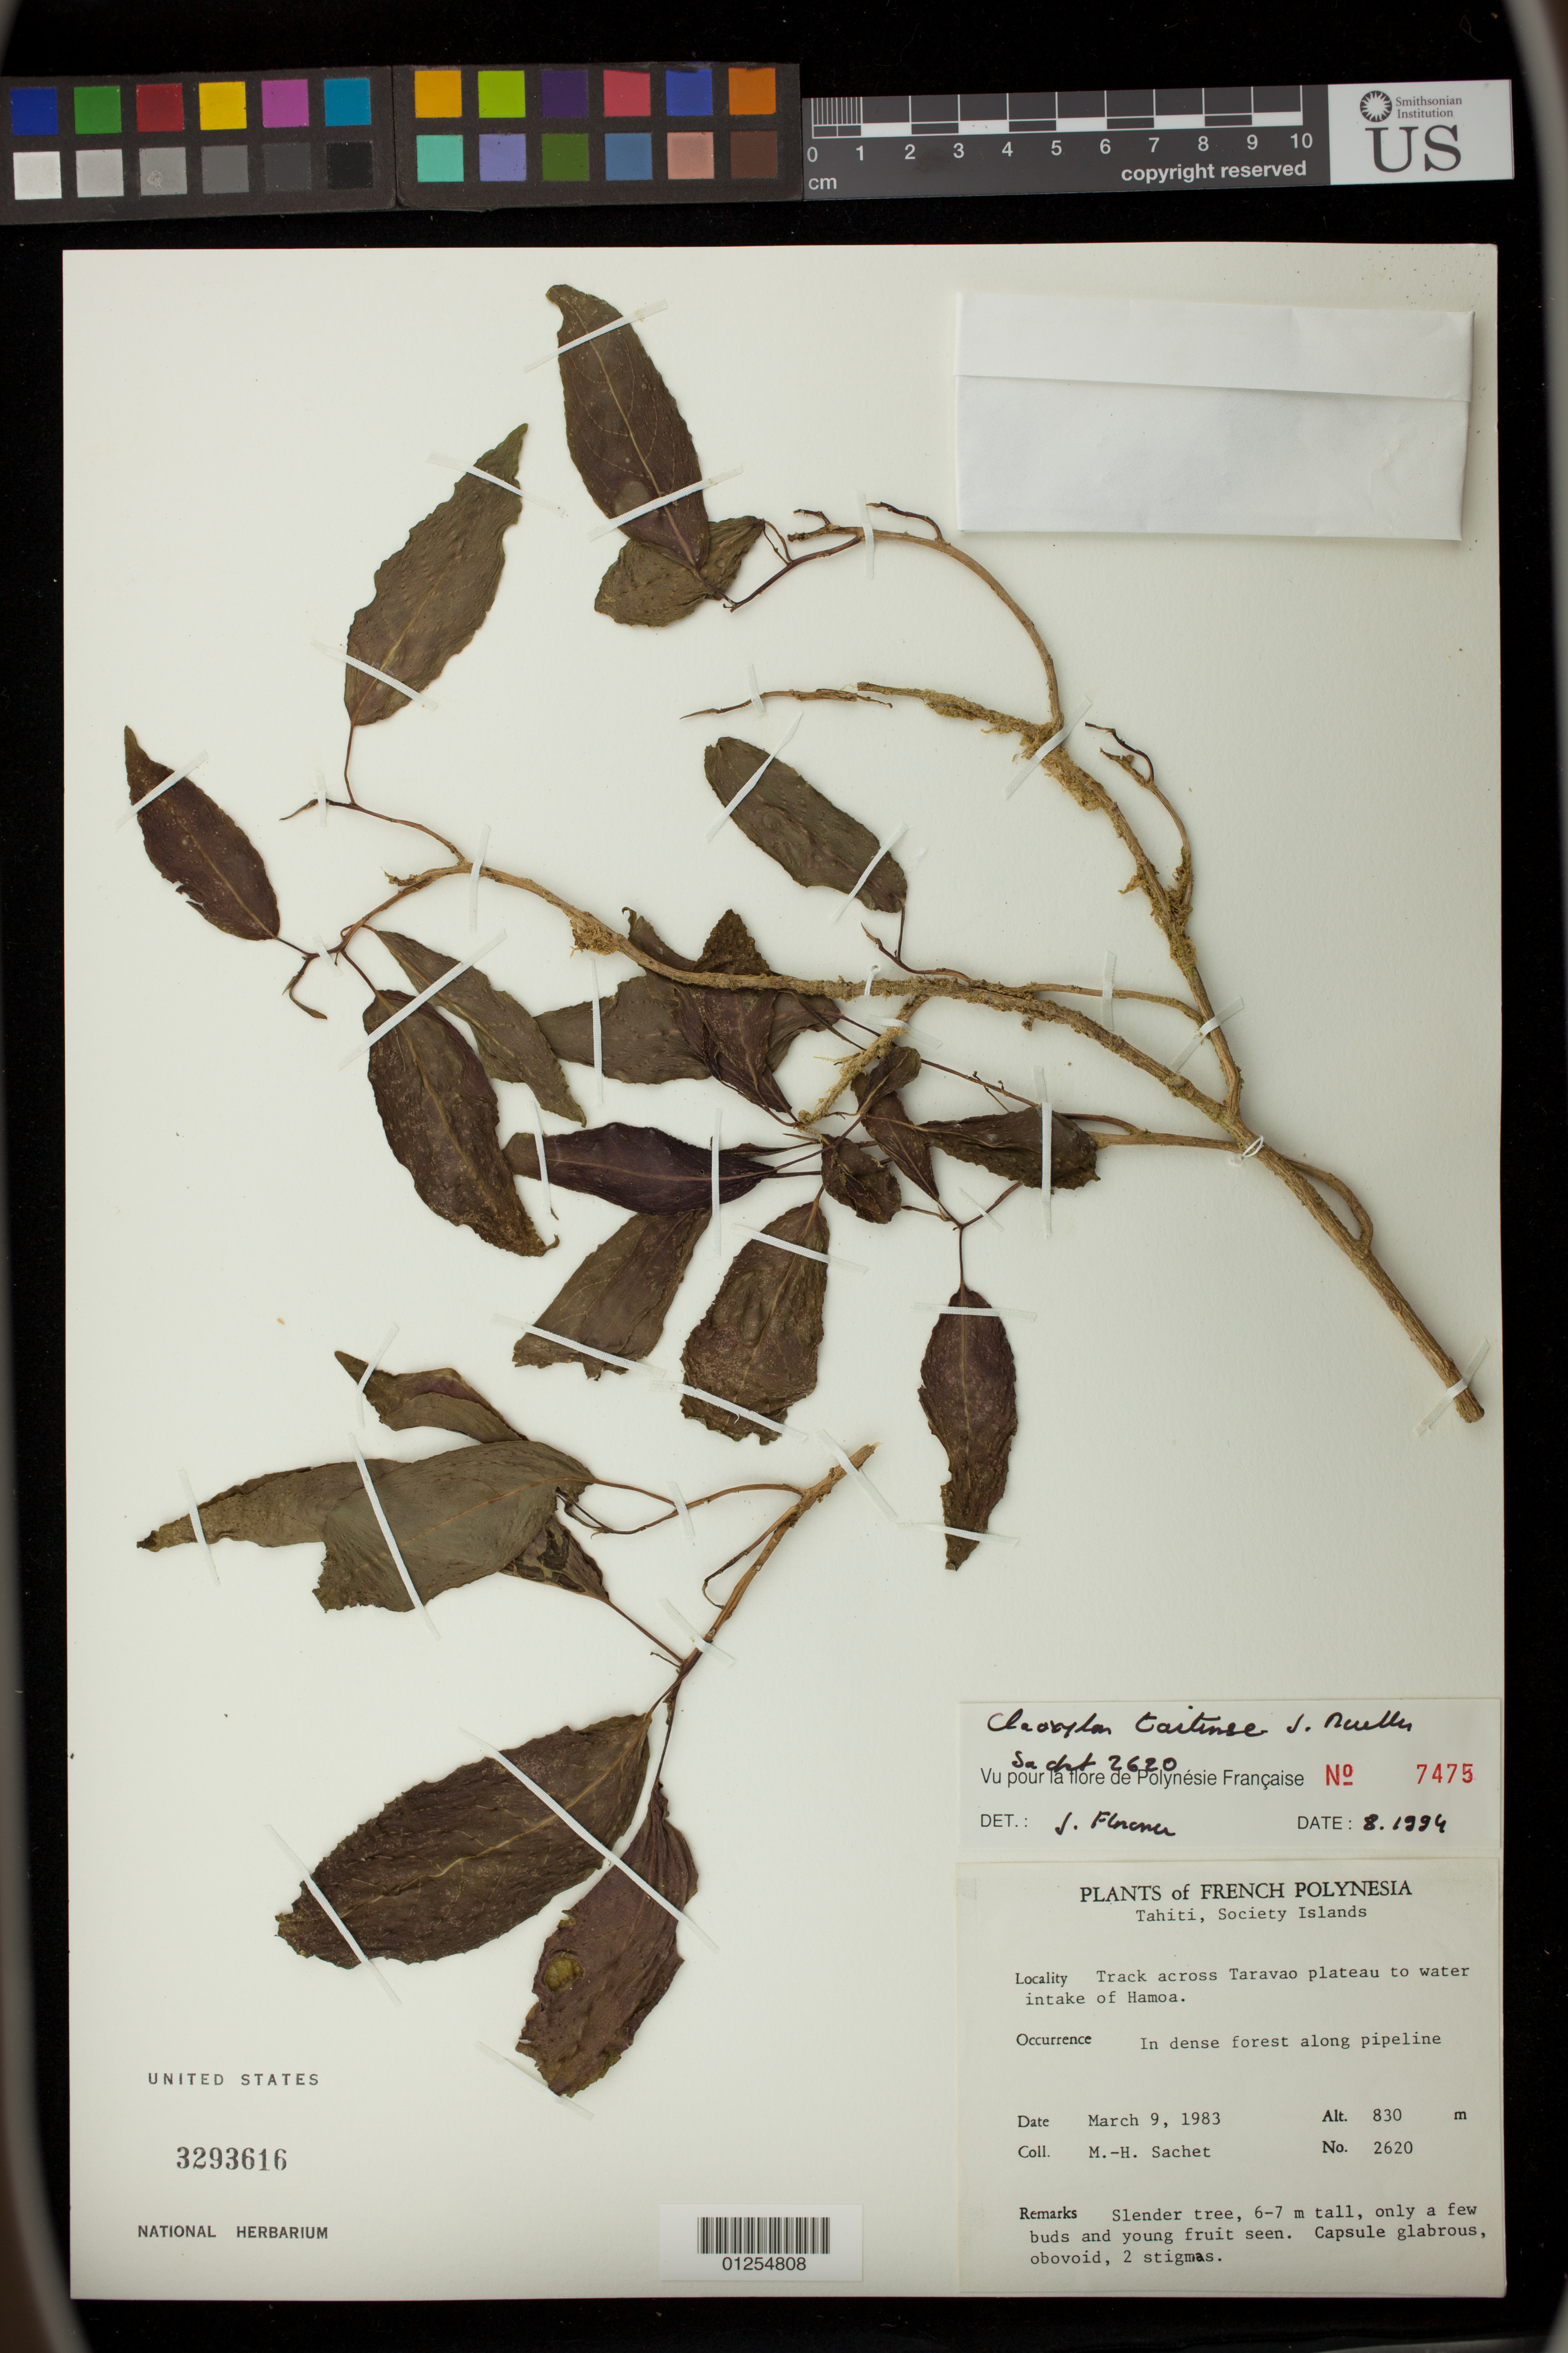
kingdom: Plantae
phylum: Tracheophyta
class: Magnoliopsida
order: Malpighiales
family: Euphorbiaceae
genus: Claoxylon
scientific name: Claoxylon taitense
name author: Müll. Arg.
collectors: M.-H. Sachet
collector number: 2620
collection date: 1983-03-09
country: French Polynesia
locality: Tahiti, Society Islands. Track across Taravao plateau to water intake of Hamoa.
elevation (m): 830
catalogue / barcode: US 3293616